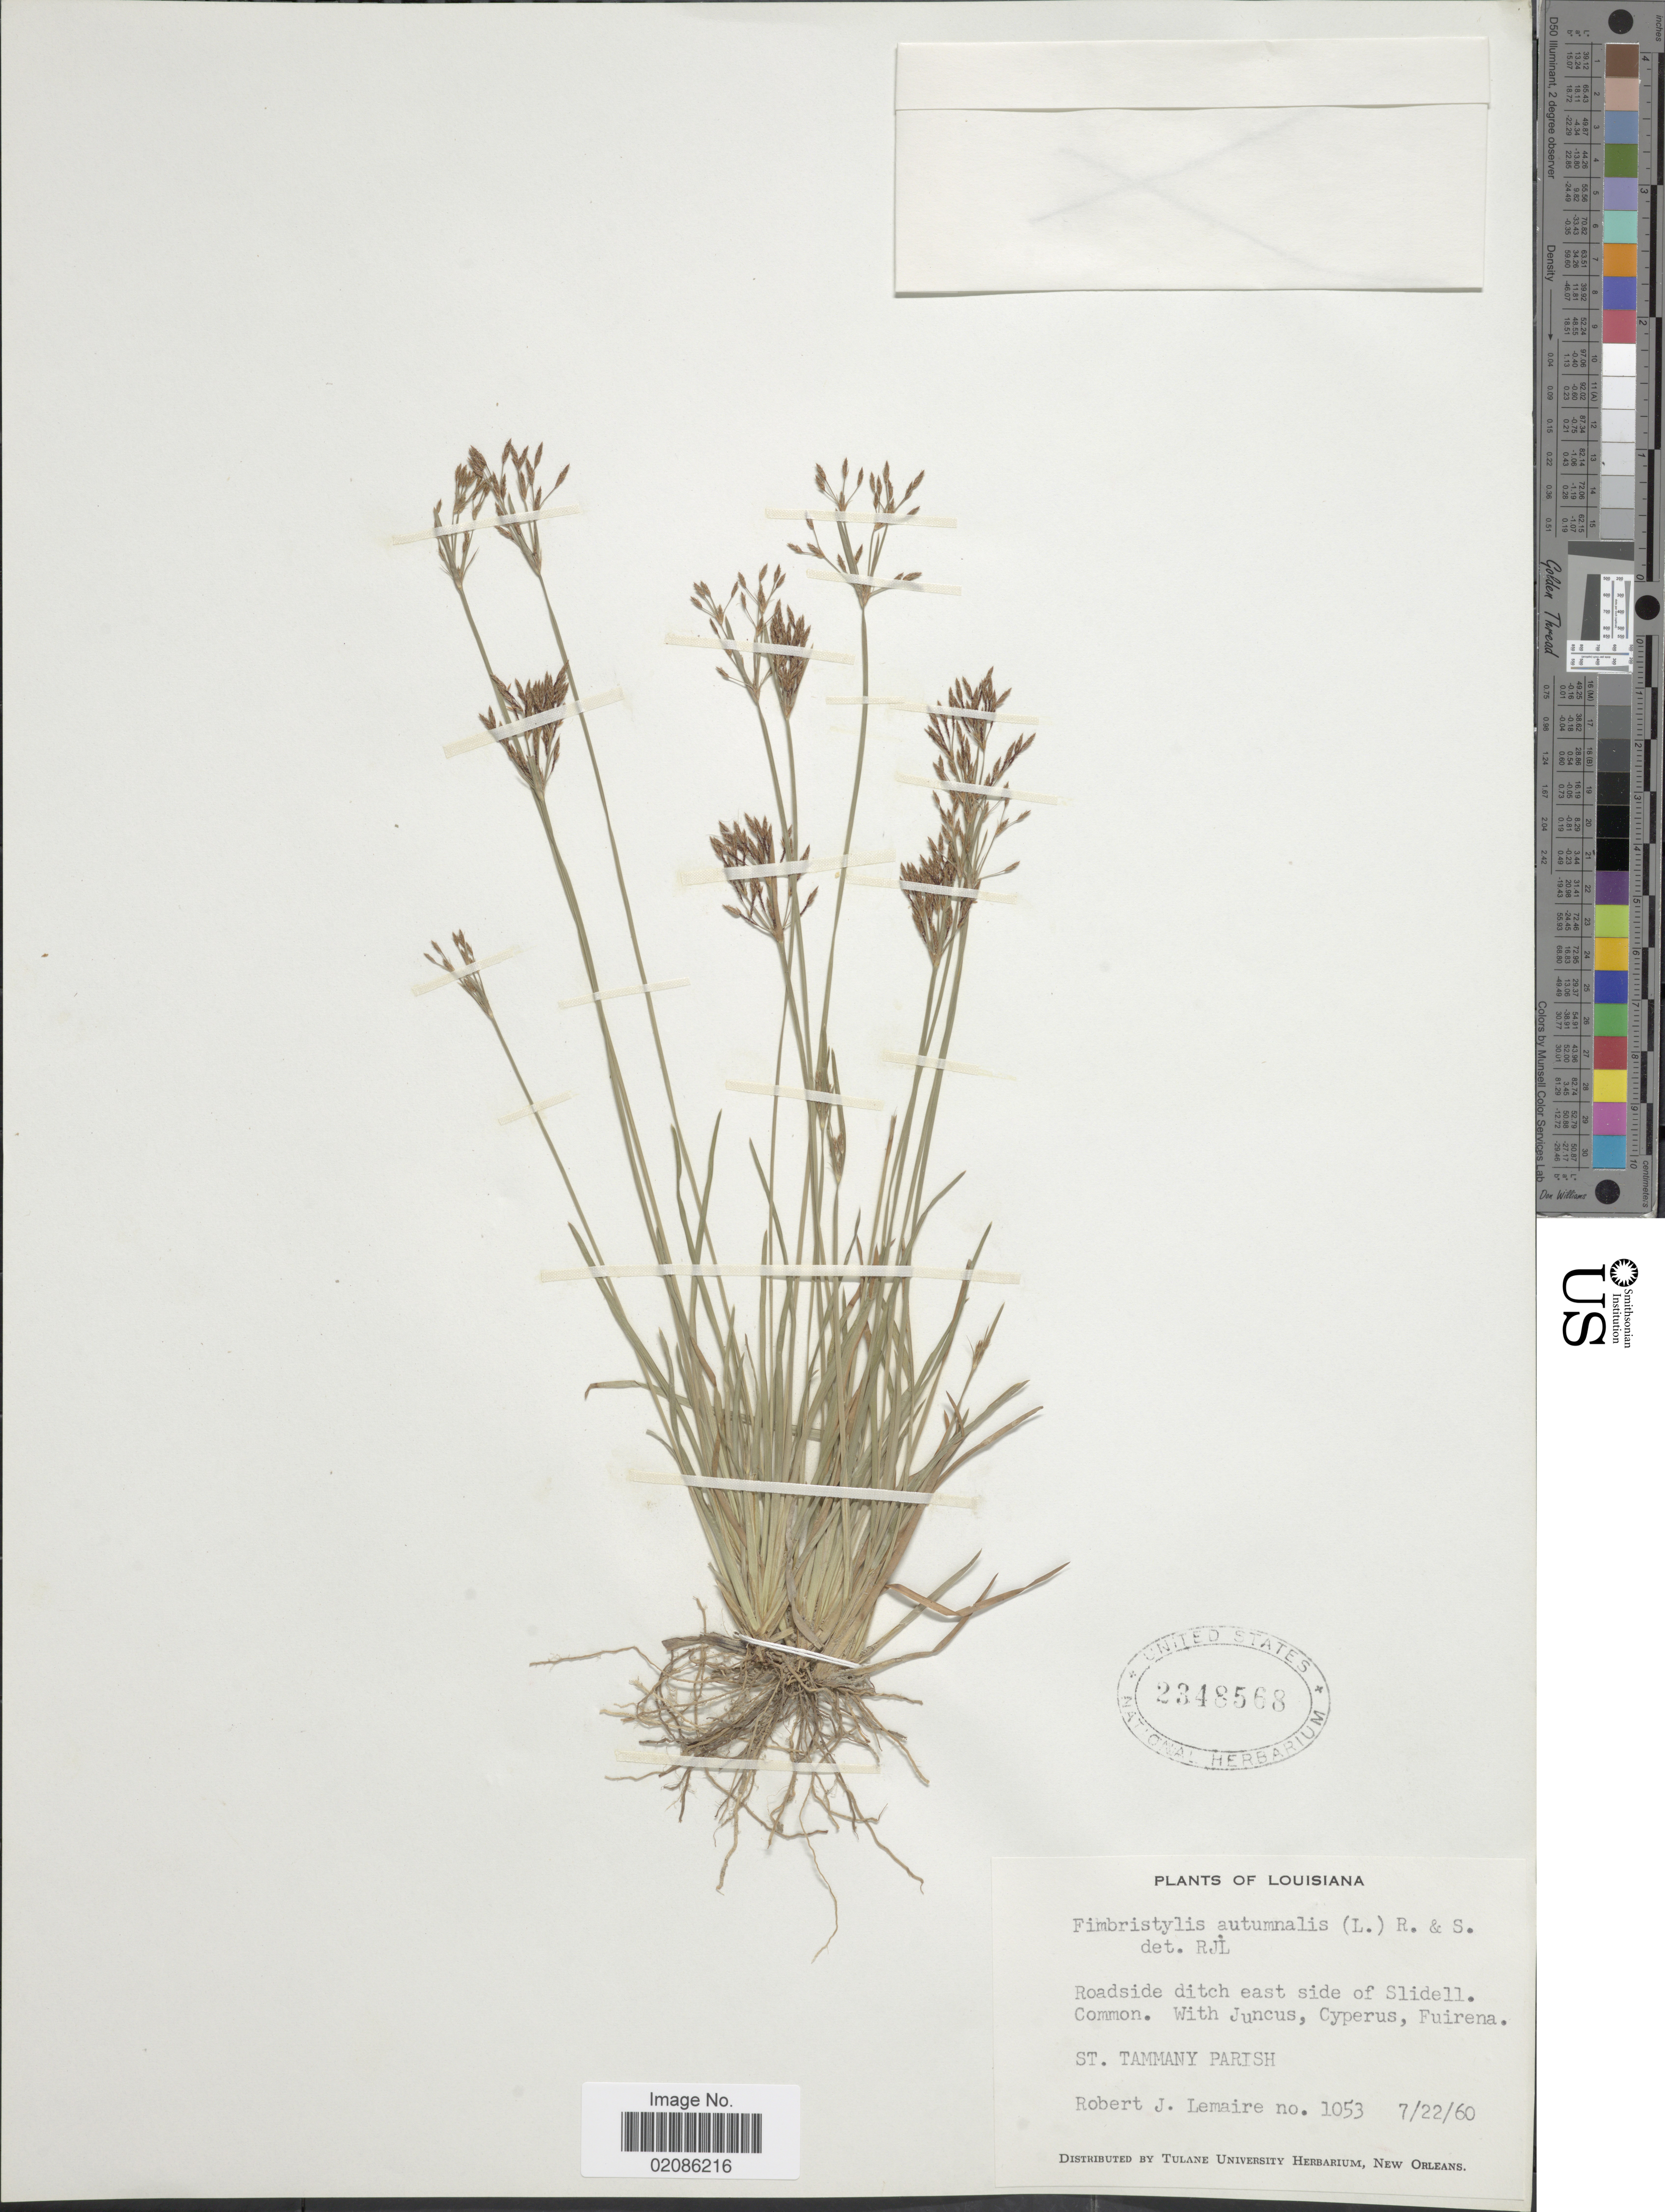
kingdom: Plantae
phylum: Tracheophyta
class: Liliopsida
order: Poales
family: Cyperaceae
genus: Fimbristylis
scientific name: Fimbristylis autumnalis (L.) Roem. & Schult.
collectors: R. J. Lemaire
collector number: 1053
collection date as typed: Transcribed d/m/y: 22/7/60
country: United States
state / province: Louisiana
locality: Roadside ditch east side of Slidell. Common, St Tammany Parish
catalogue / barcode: US 2348568